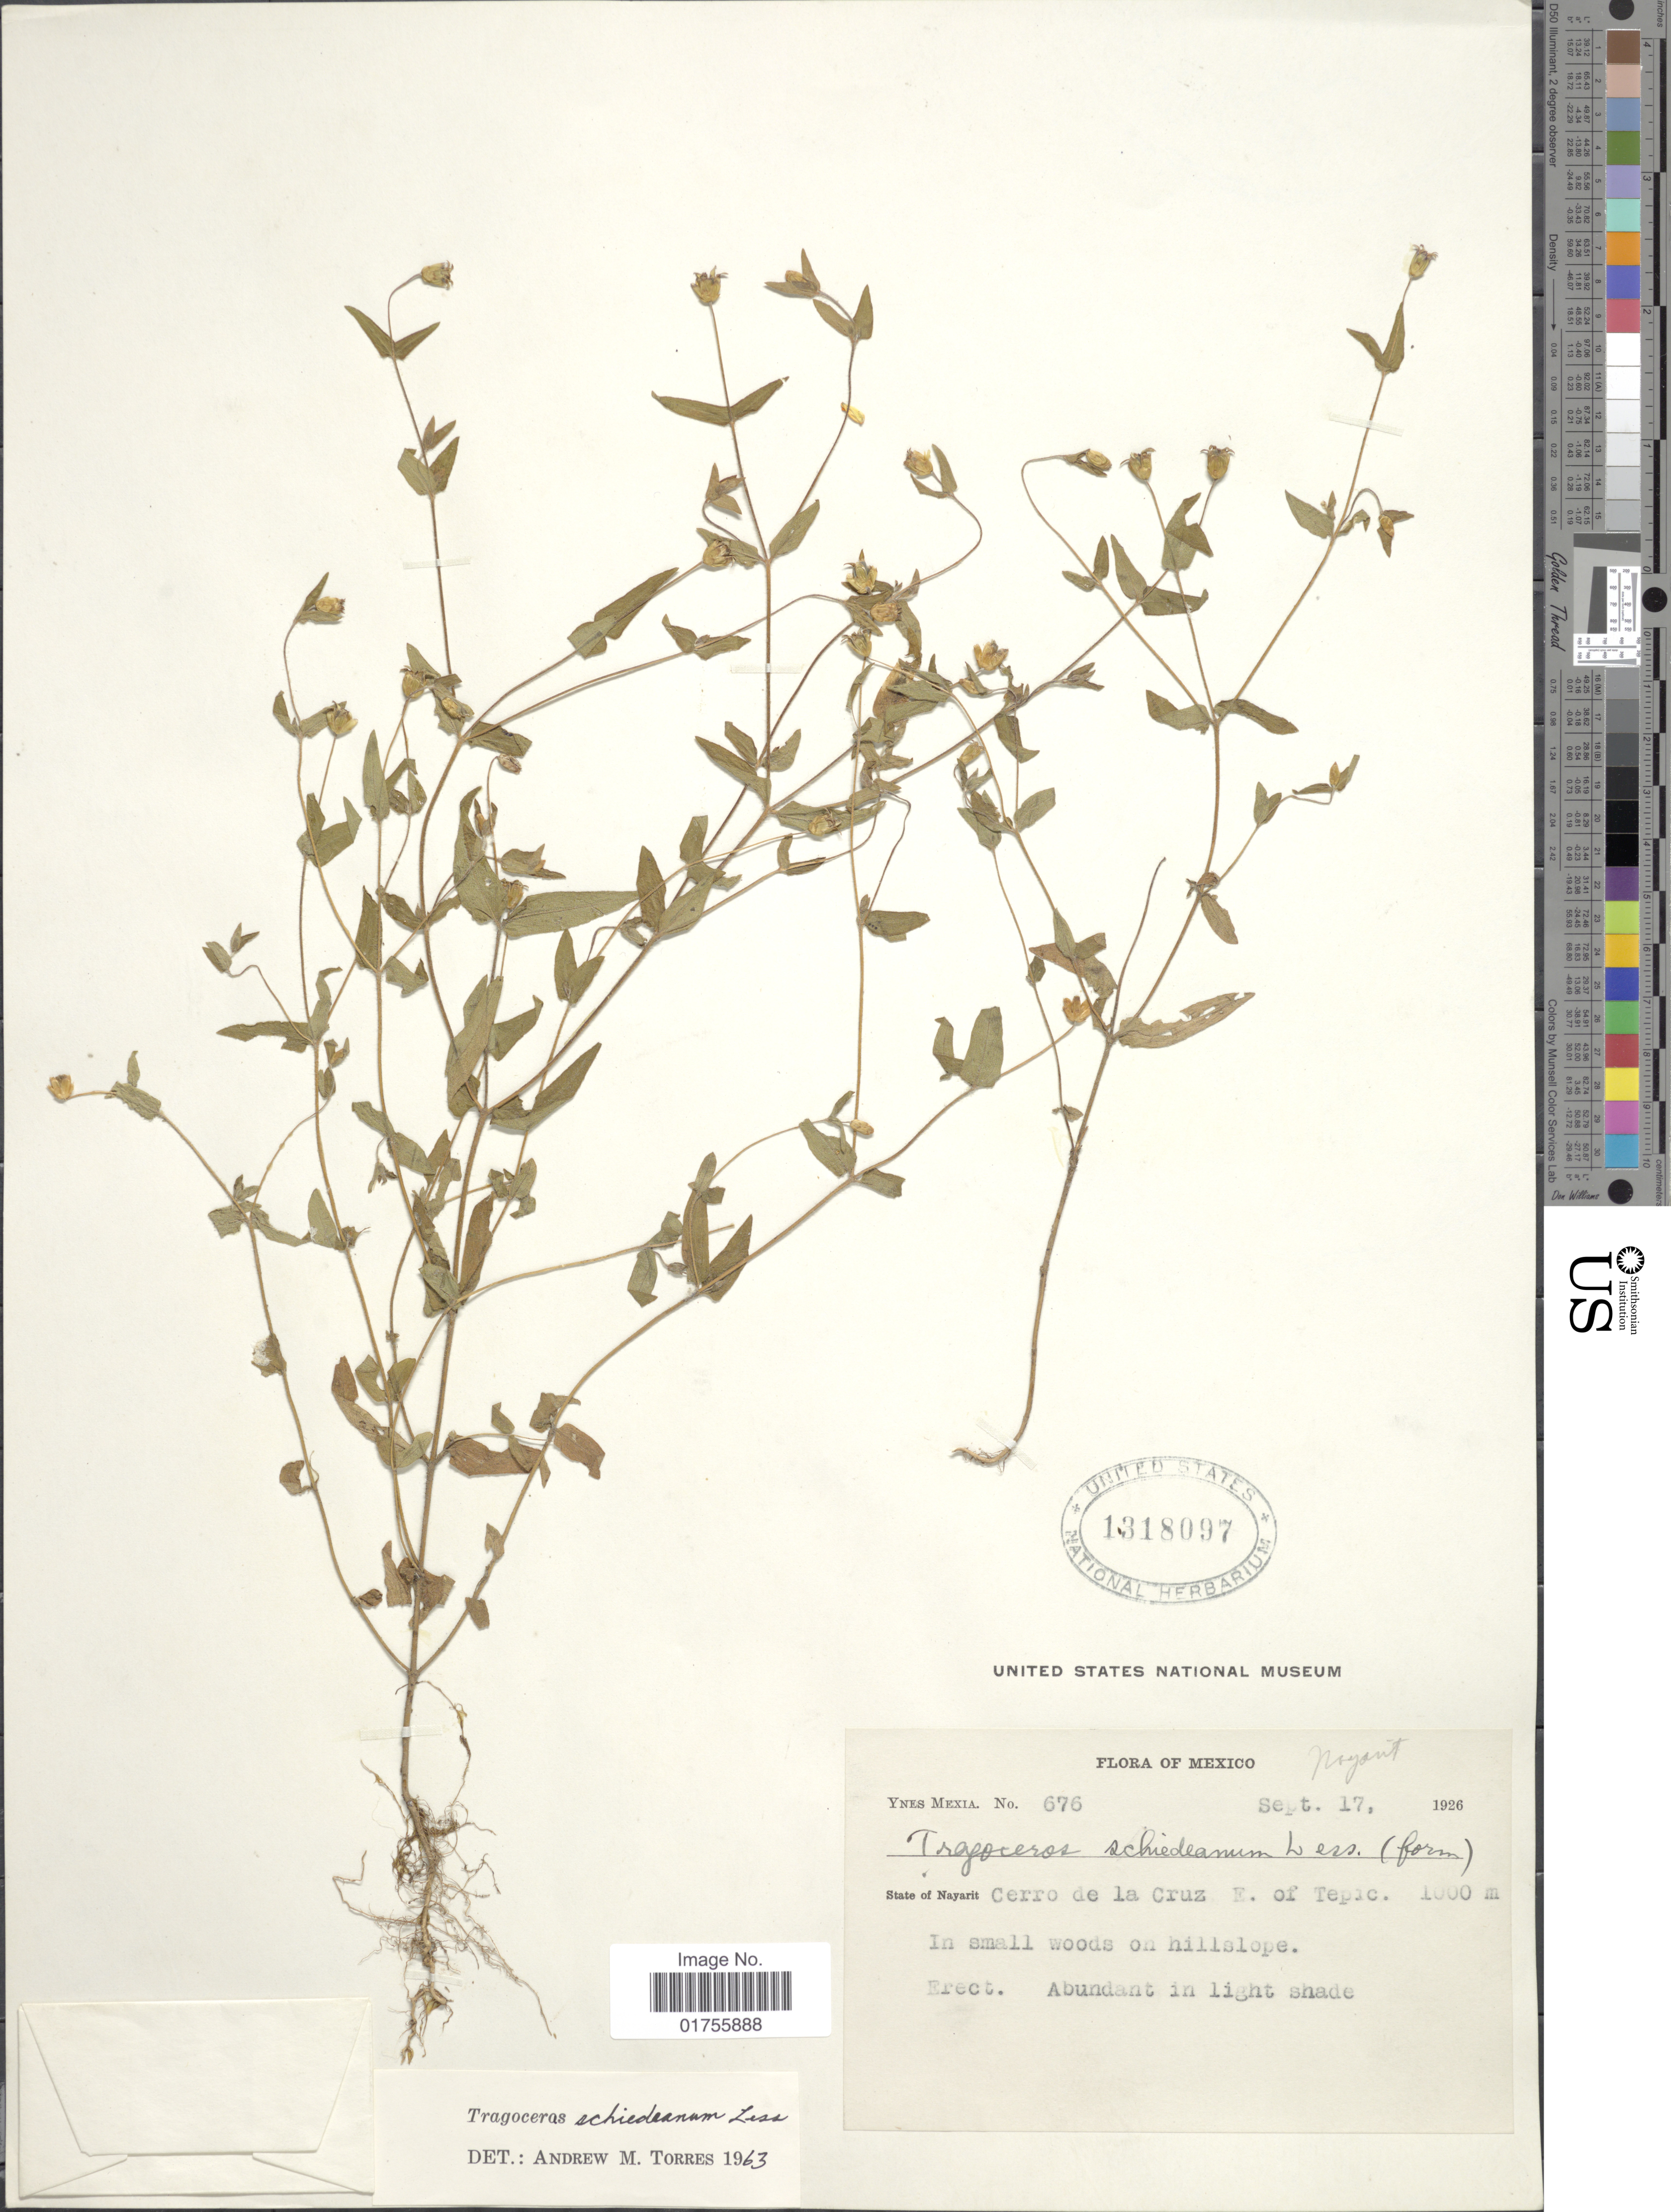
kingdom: Plantae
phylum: Tracheophyta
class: Magnoliopsida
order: Asterales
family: Asteraceae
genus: Tragoceros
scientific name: Tragoceros schiedeanum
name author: Less.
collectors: Y. Mexia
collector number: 676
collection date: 1926-09-17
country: Mexico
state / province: Nayarit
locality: State of Nayarit, Cerro de la Cruz, E. of Tepic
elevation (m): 1000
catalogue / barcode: US 1318097